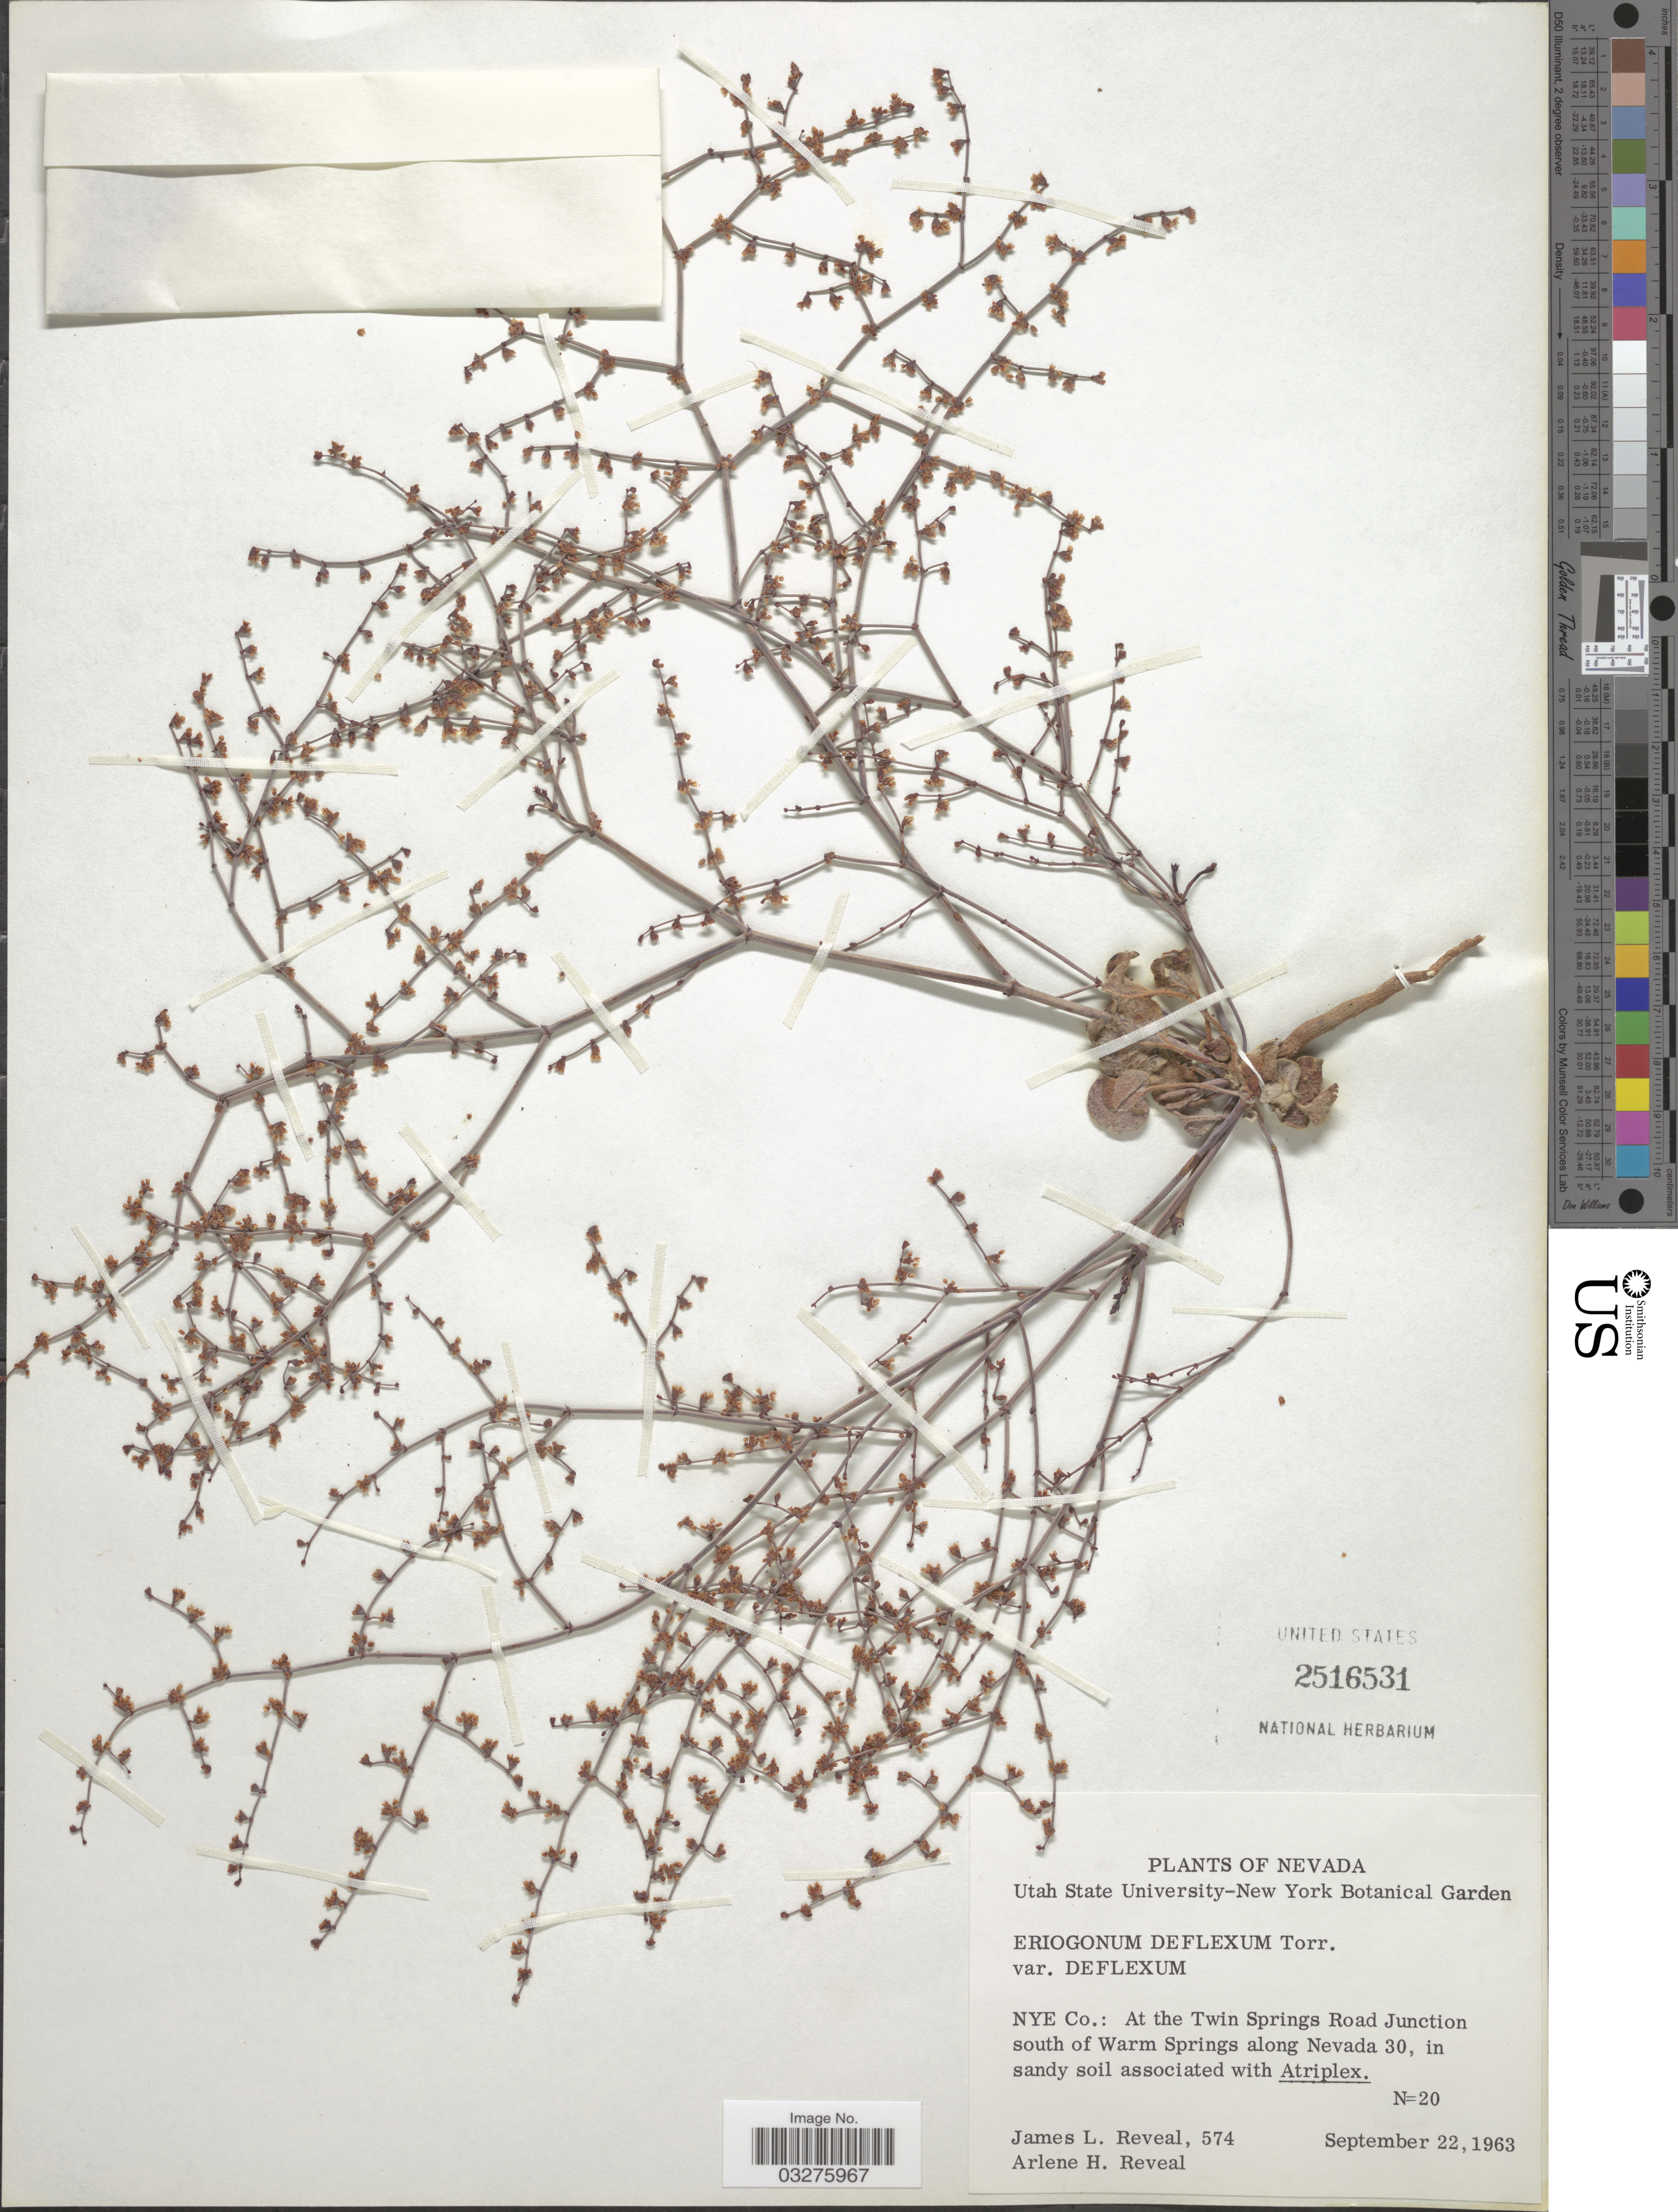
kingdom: Plantae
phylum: Tracheophyta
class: Magnoliopsida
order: Caryophyllales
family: Polygonaceae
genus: Eriogonum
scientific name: Eriogonum deflexum var. nevadense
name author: Reveal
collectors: J. L. Reveal & A. H. Reveal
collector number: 574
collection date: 1963-09-22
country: United States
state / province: Nevada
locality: Nye Co.: At the Twin Springs Road Junction south of Warm Springs along Nevada 30.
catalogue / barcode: US 2516531